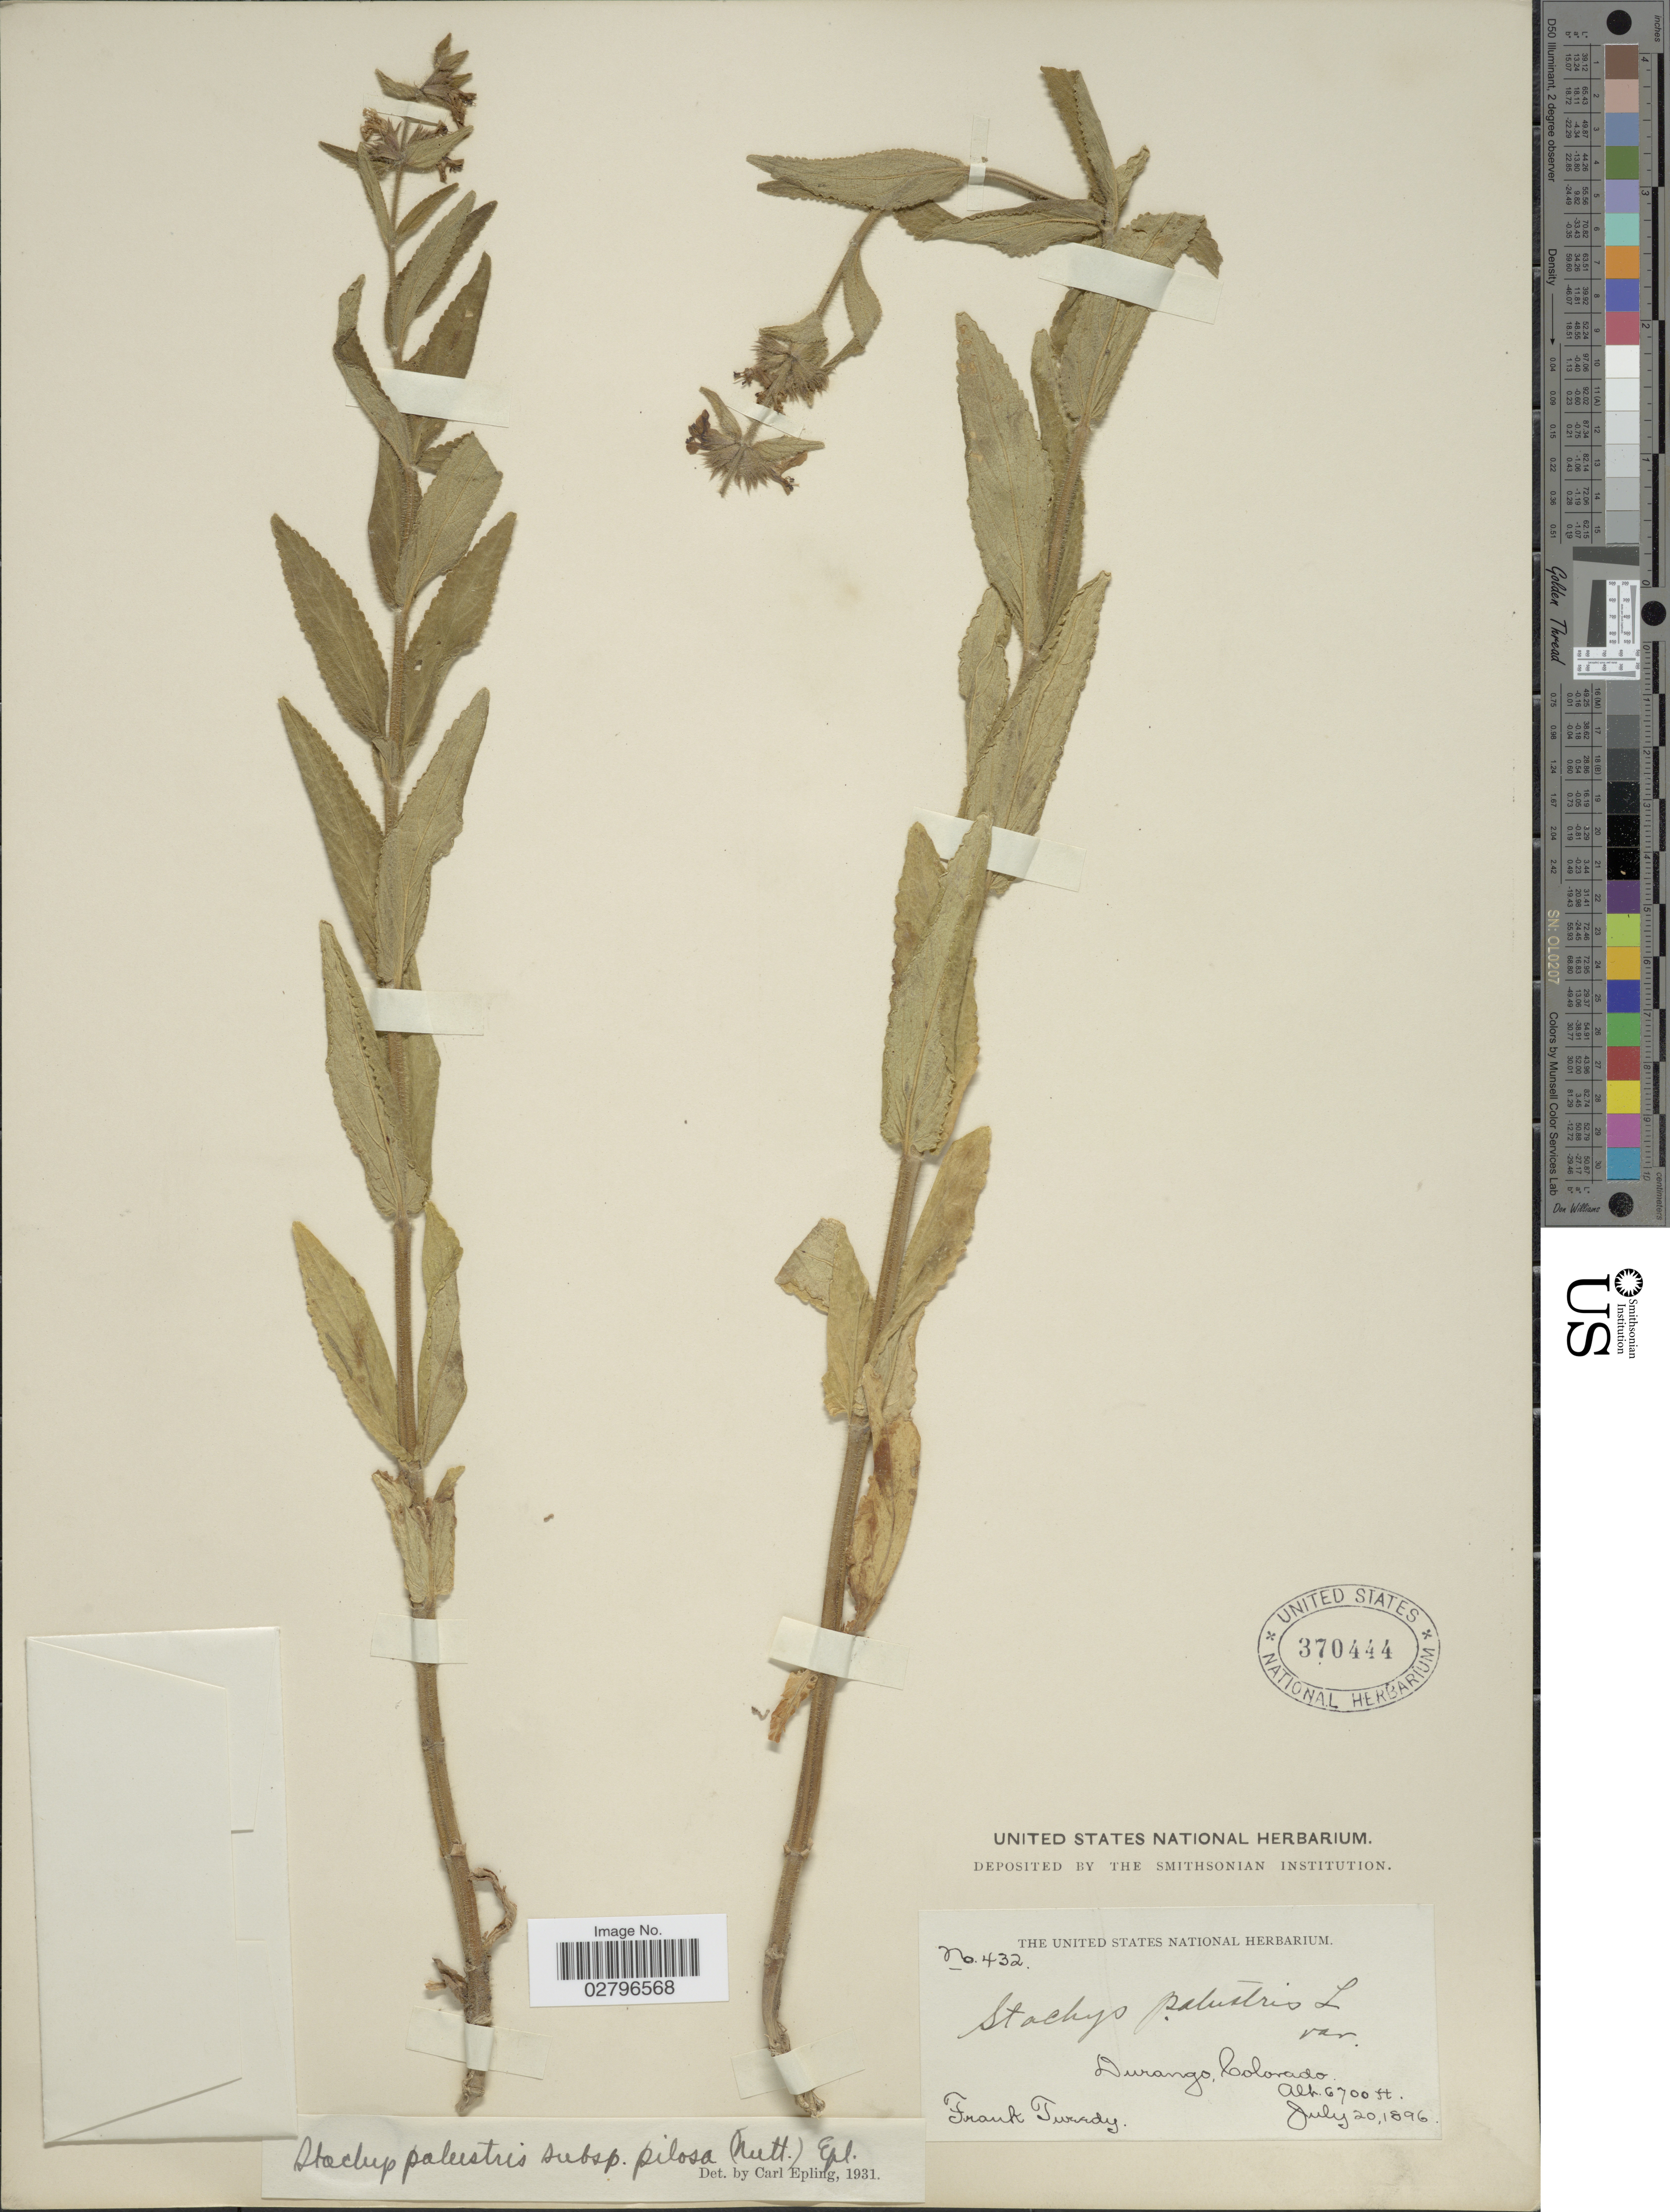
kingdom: Plantae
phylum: Tracheophyta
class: Magnoliopsida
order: Lamiales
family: Lamiaceae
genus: Stachys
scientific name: Stachys pilosa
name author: Nutt.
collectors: F. Tweedy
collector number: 432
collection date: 1896-07-20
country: United States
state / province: Colorado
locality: Durango.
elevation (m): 2042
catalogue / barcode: US 370444